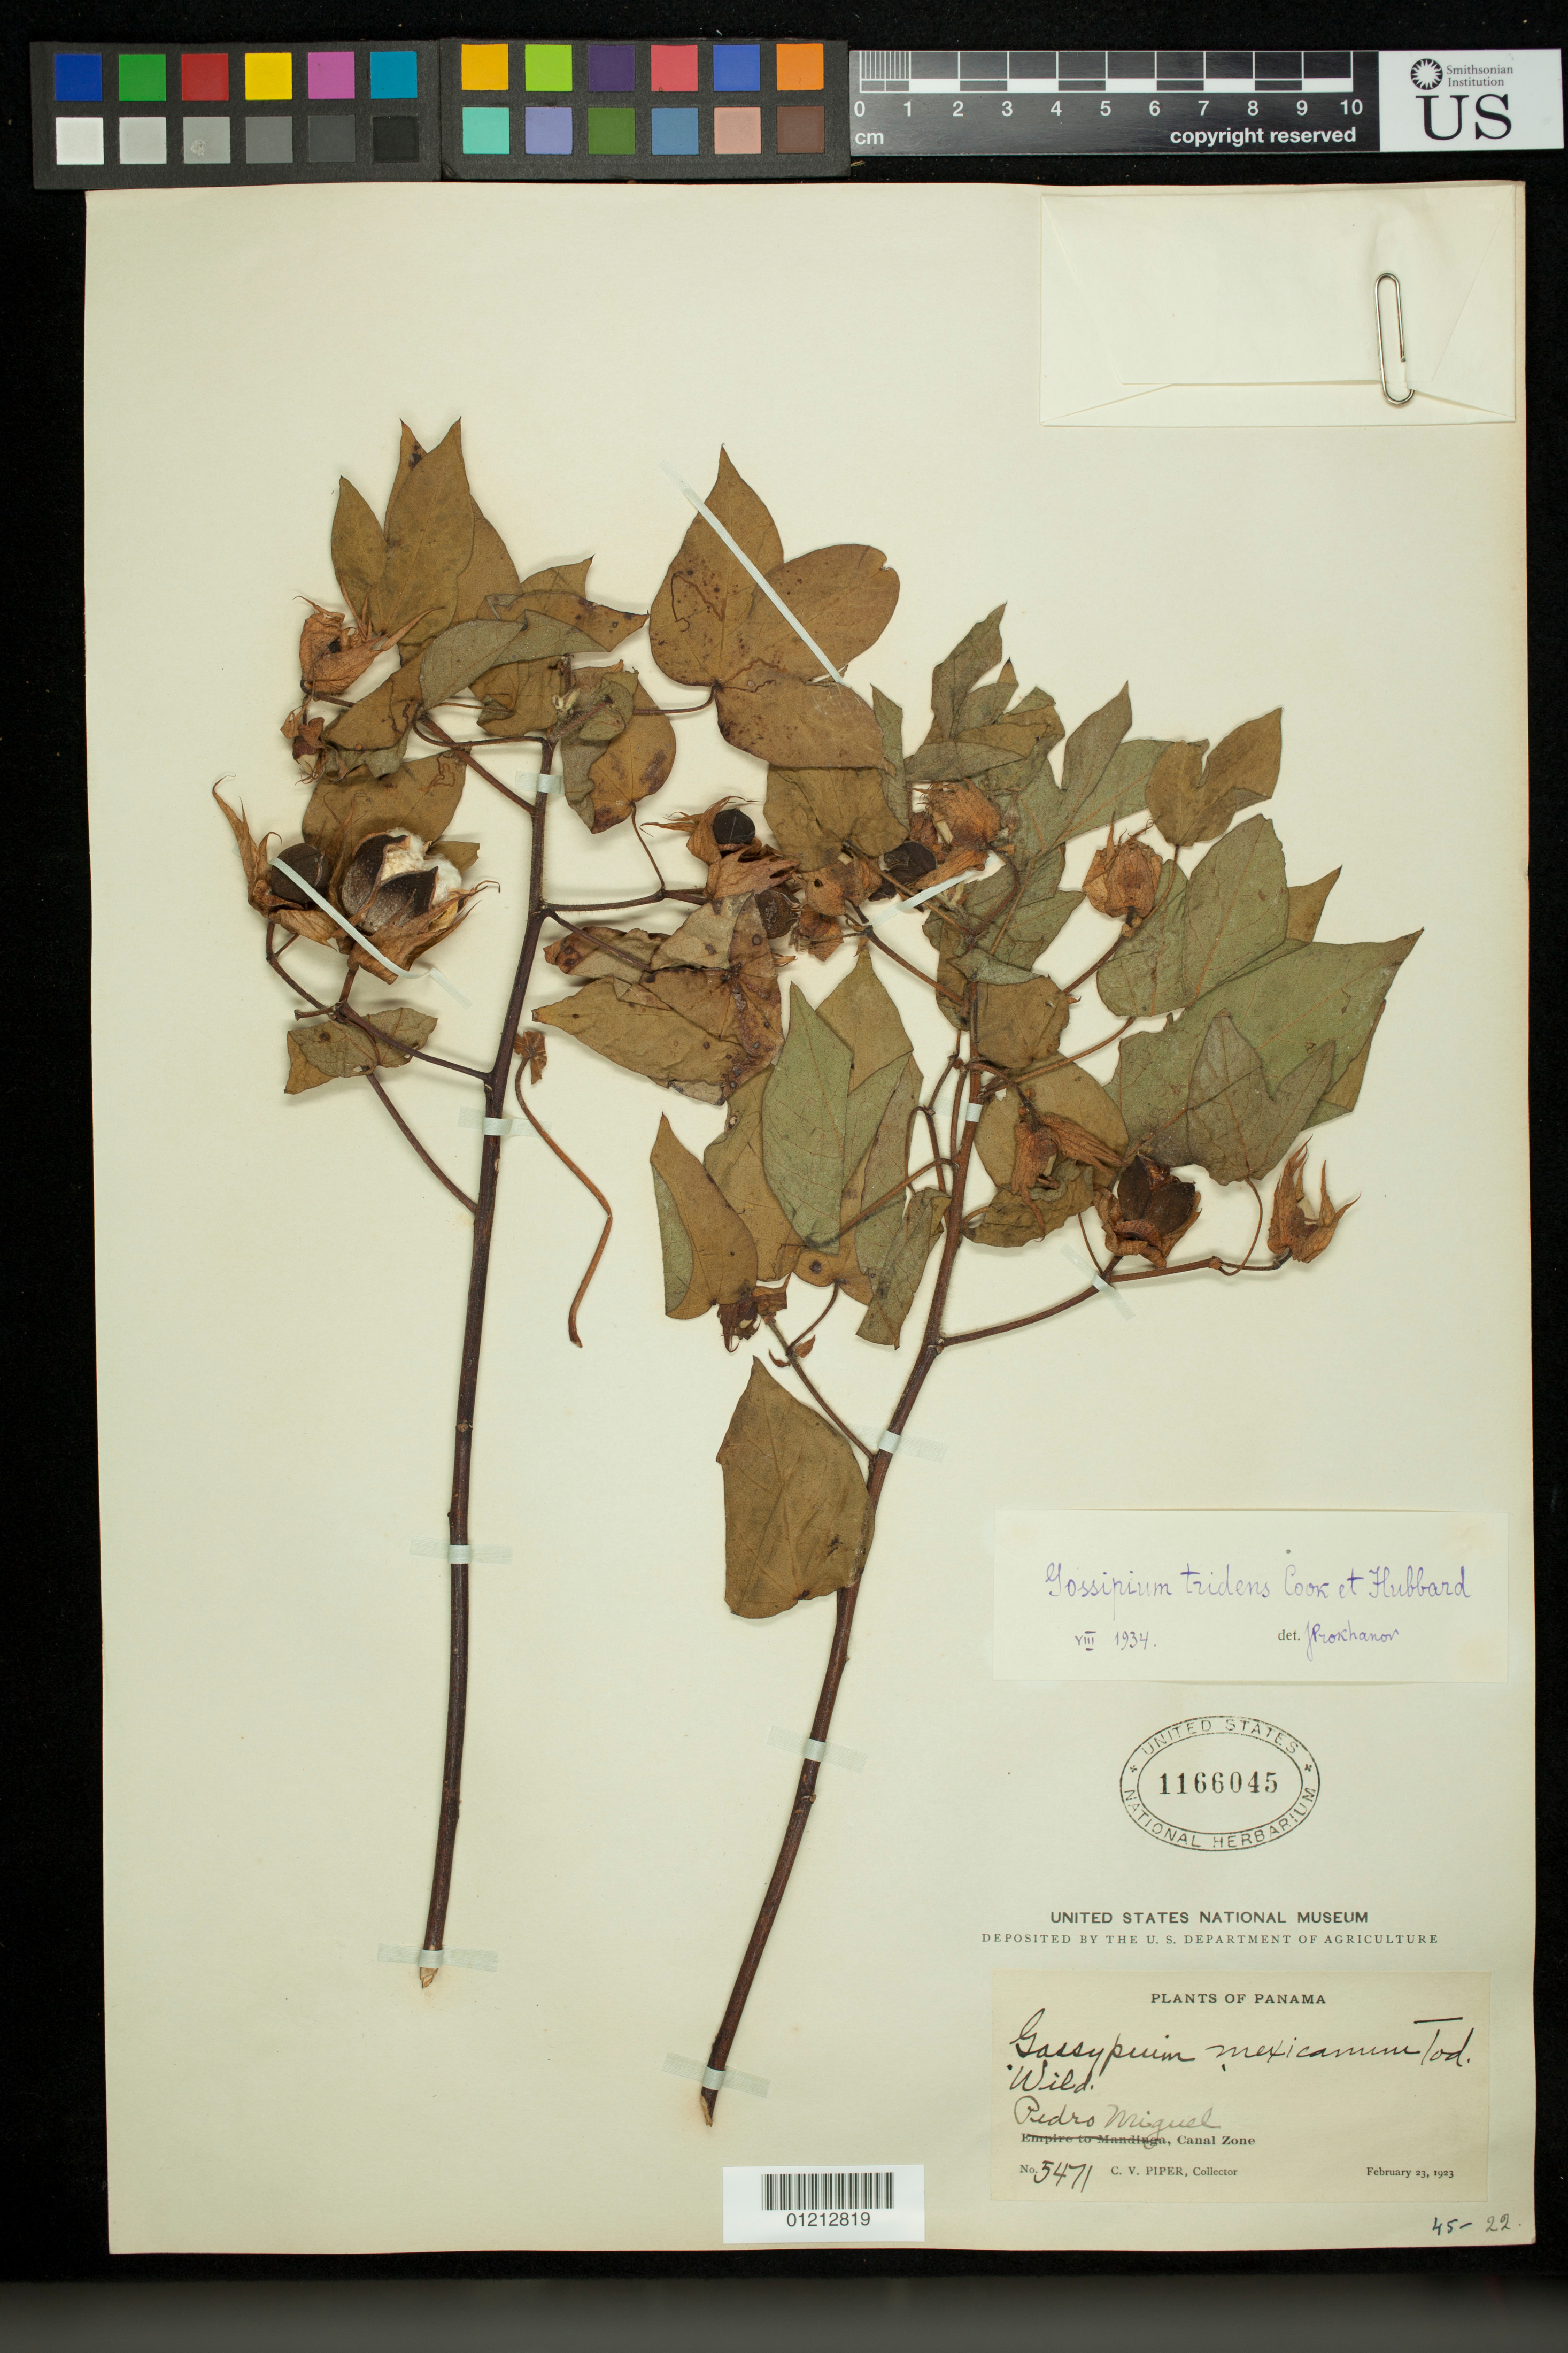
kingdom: Plantae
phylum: Tracheophyta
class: Magnoliopsida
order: Malvales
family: Malvaceae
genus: Gossypium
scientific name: Gossypium hirsutum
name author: L.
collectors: C. V. Piper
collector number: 5471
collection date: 1923-02-23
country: Panama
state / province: Panamá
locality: Pedro Miguel, Canal Zone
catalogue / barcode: US 1166045